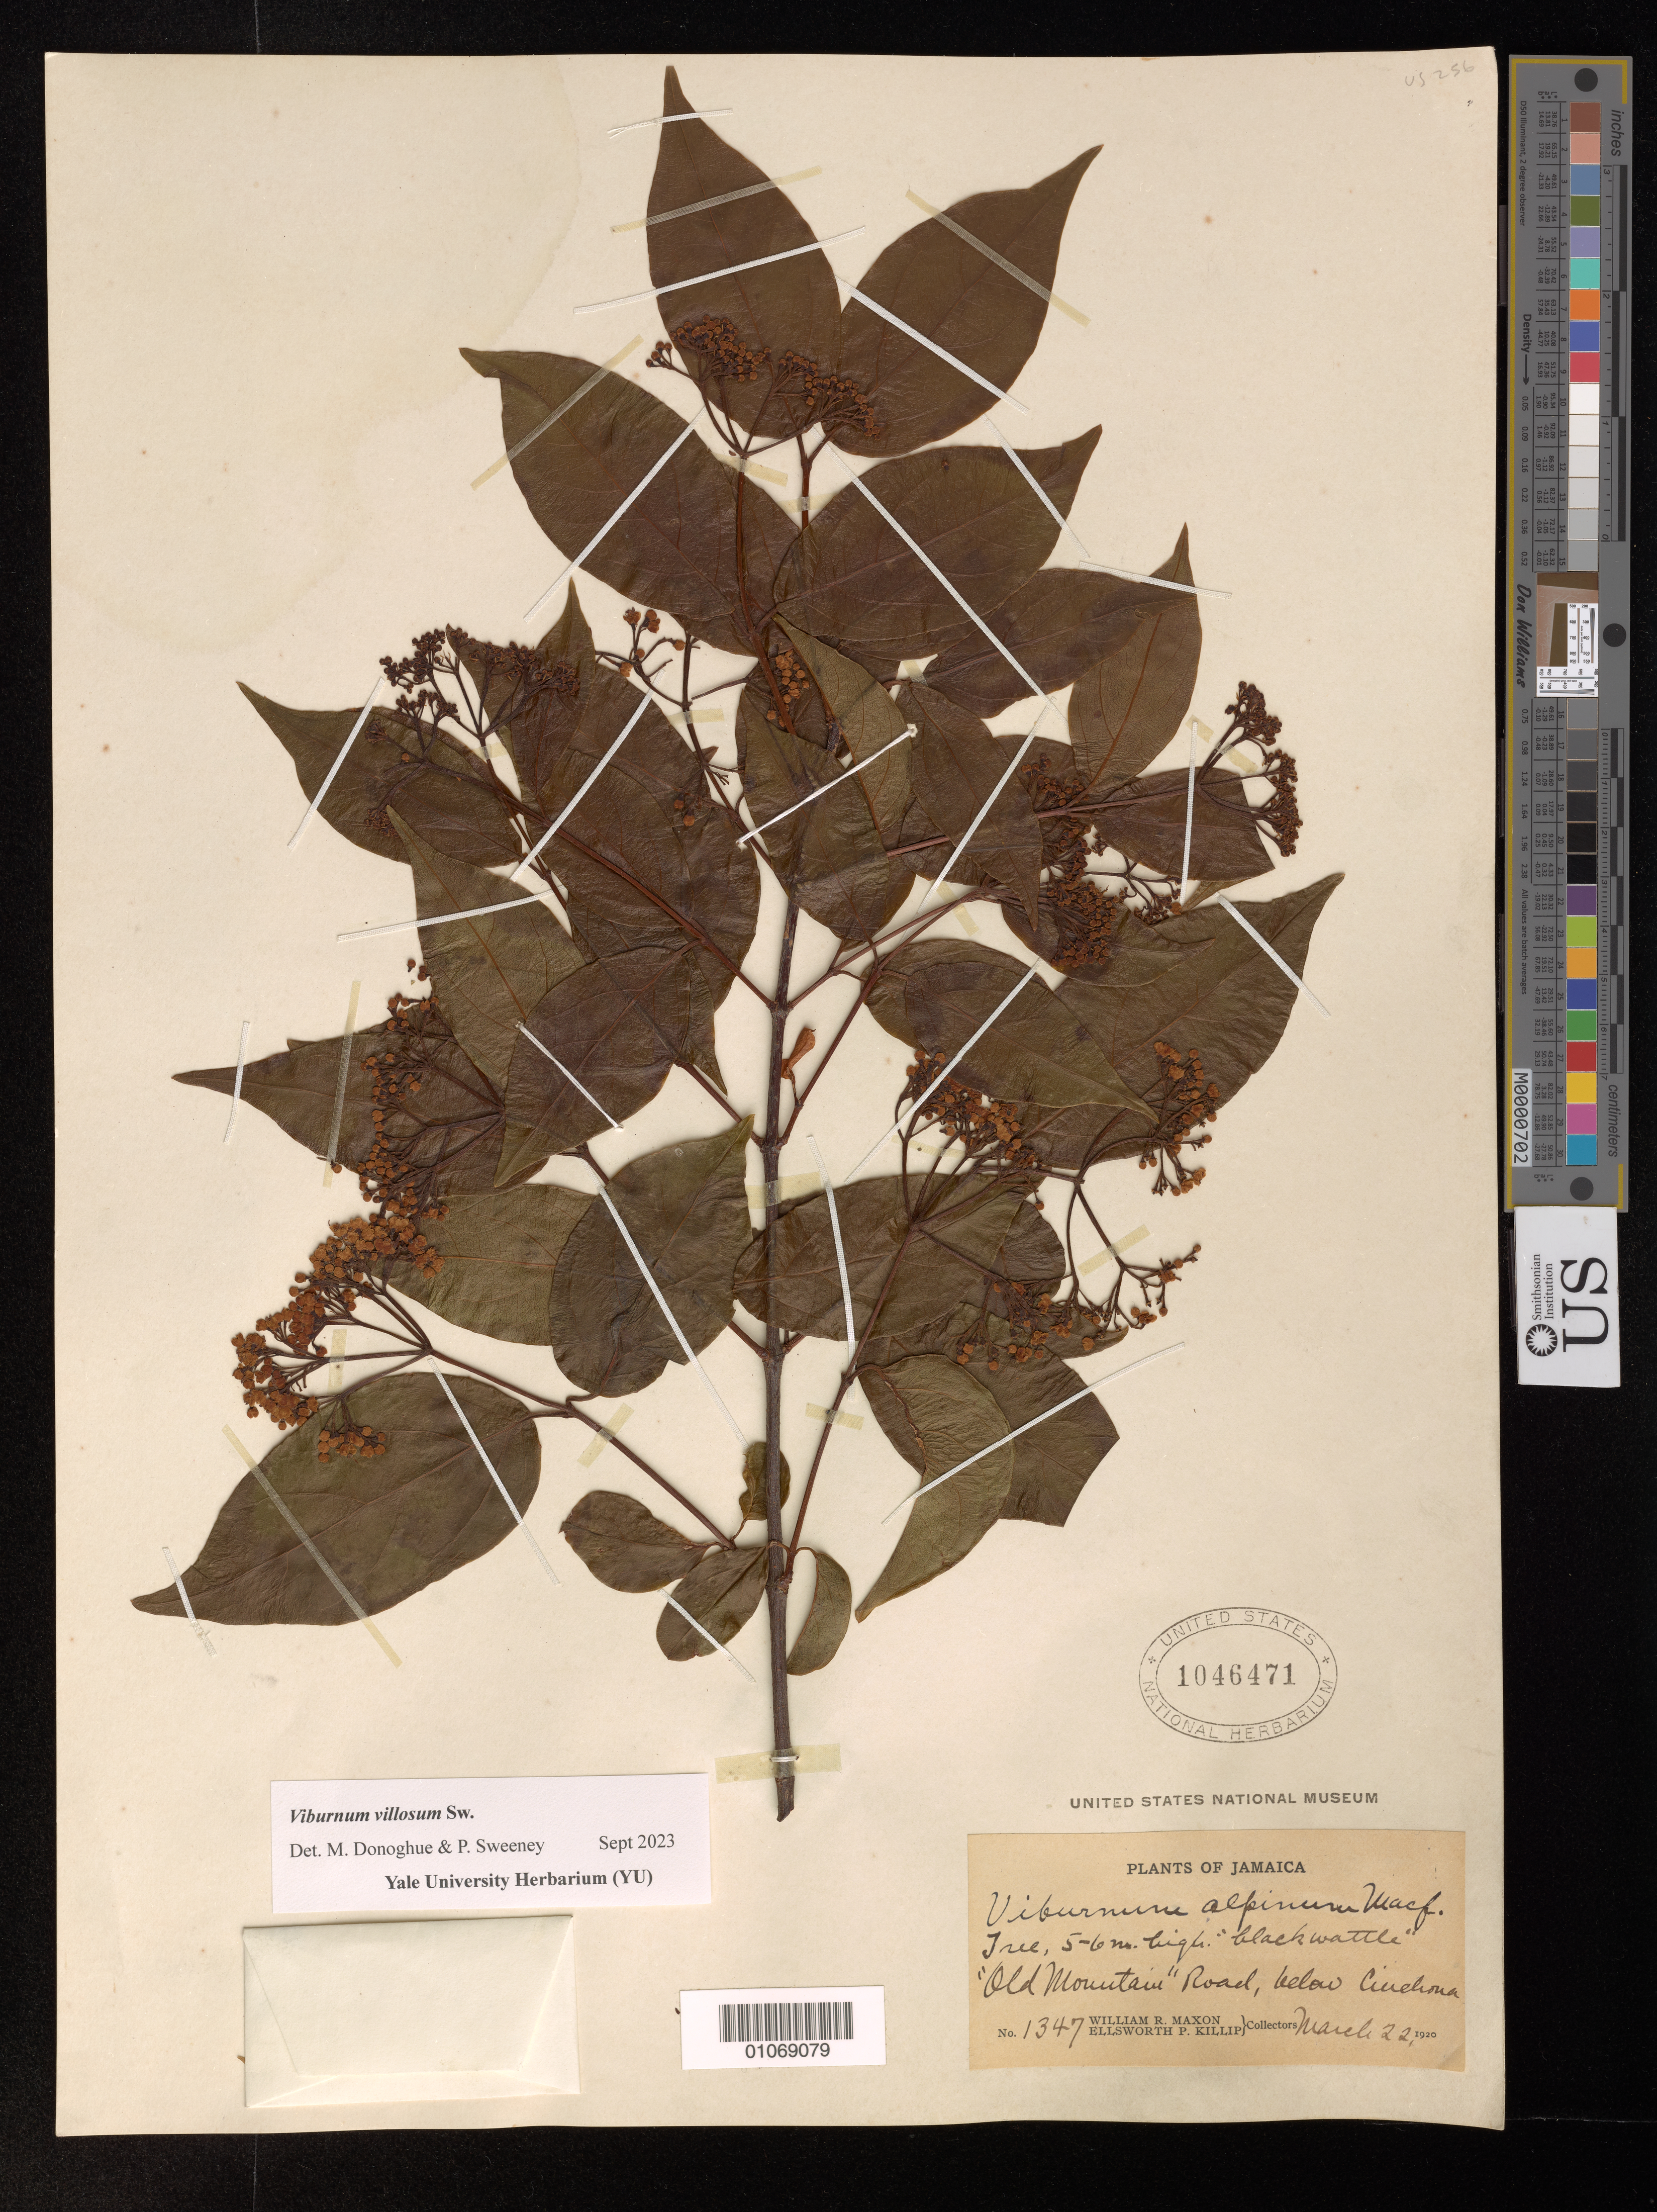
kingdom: Plantae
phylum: Tracheophyta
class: Magnoliopsida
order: Dipsacales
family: Viburnaceae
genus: Viburnum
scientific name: Viburnum villosum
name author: Sw.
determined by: Donoghue, M. J.; Sweeney, P. W.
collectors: W. R. Maxon & E. P. Killip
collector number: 1347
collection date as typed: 22 Mar 1920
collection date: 1920-03-22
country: Jamaica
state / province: Saint Andrew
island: Jamaica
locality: "Old Mountain" Road, below Cinchona.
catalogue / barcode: US 1046471